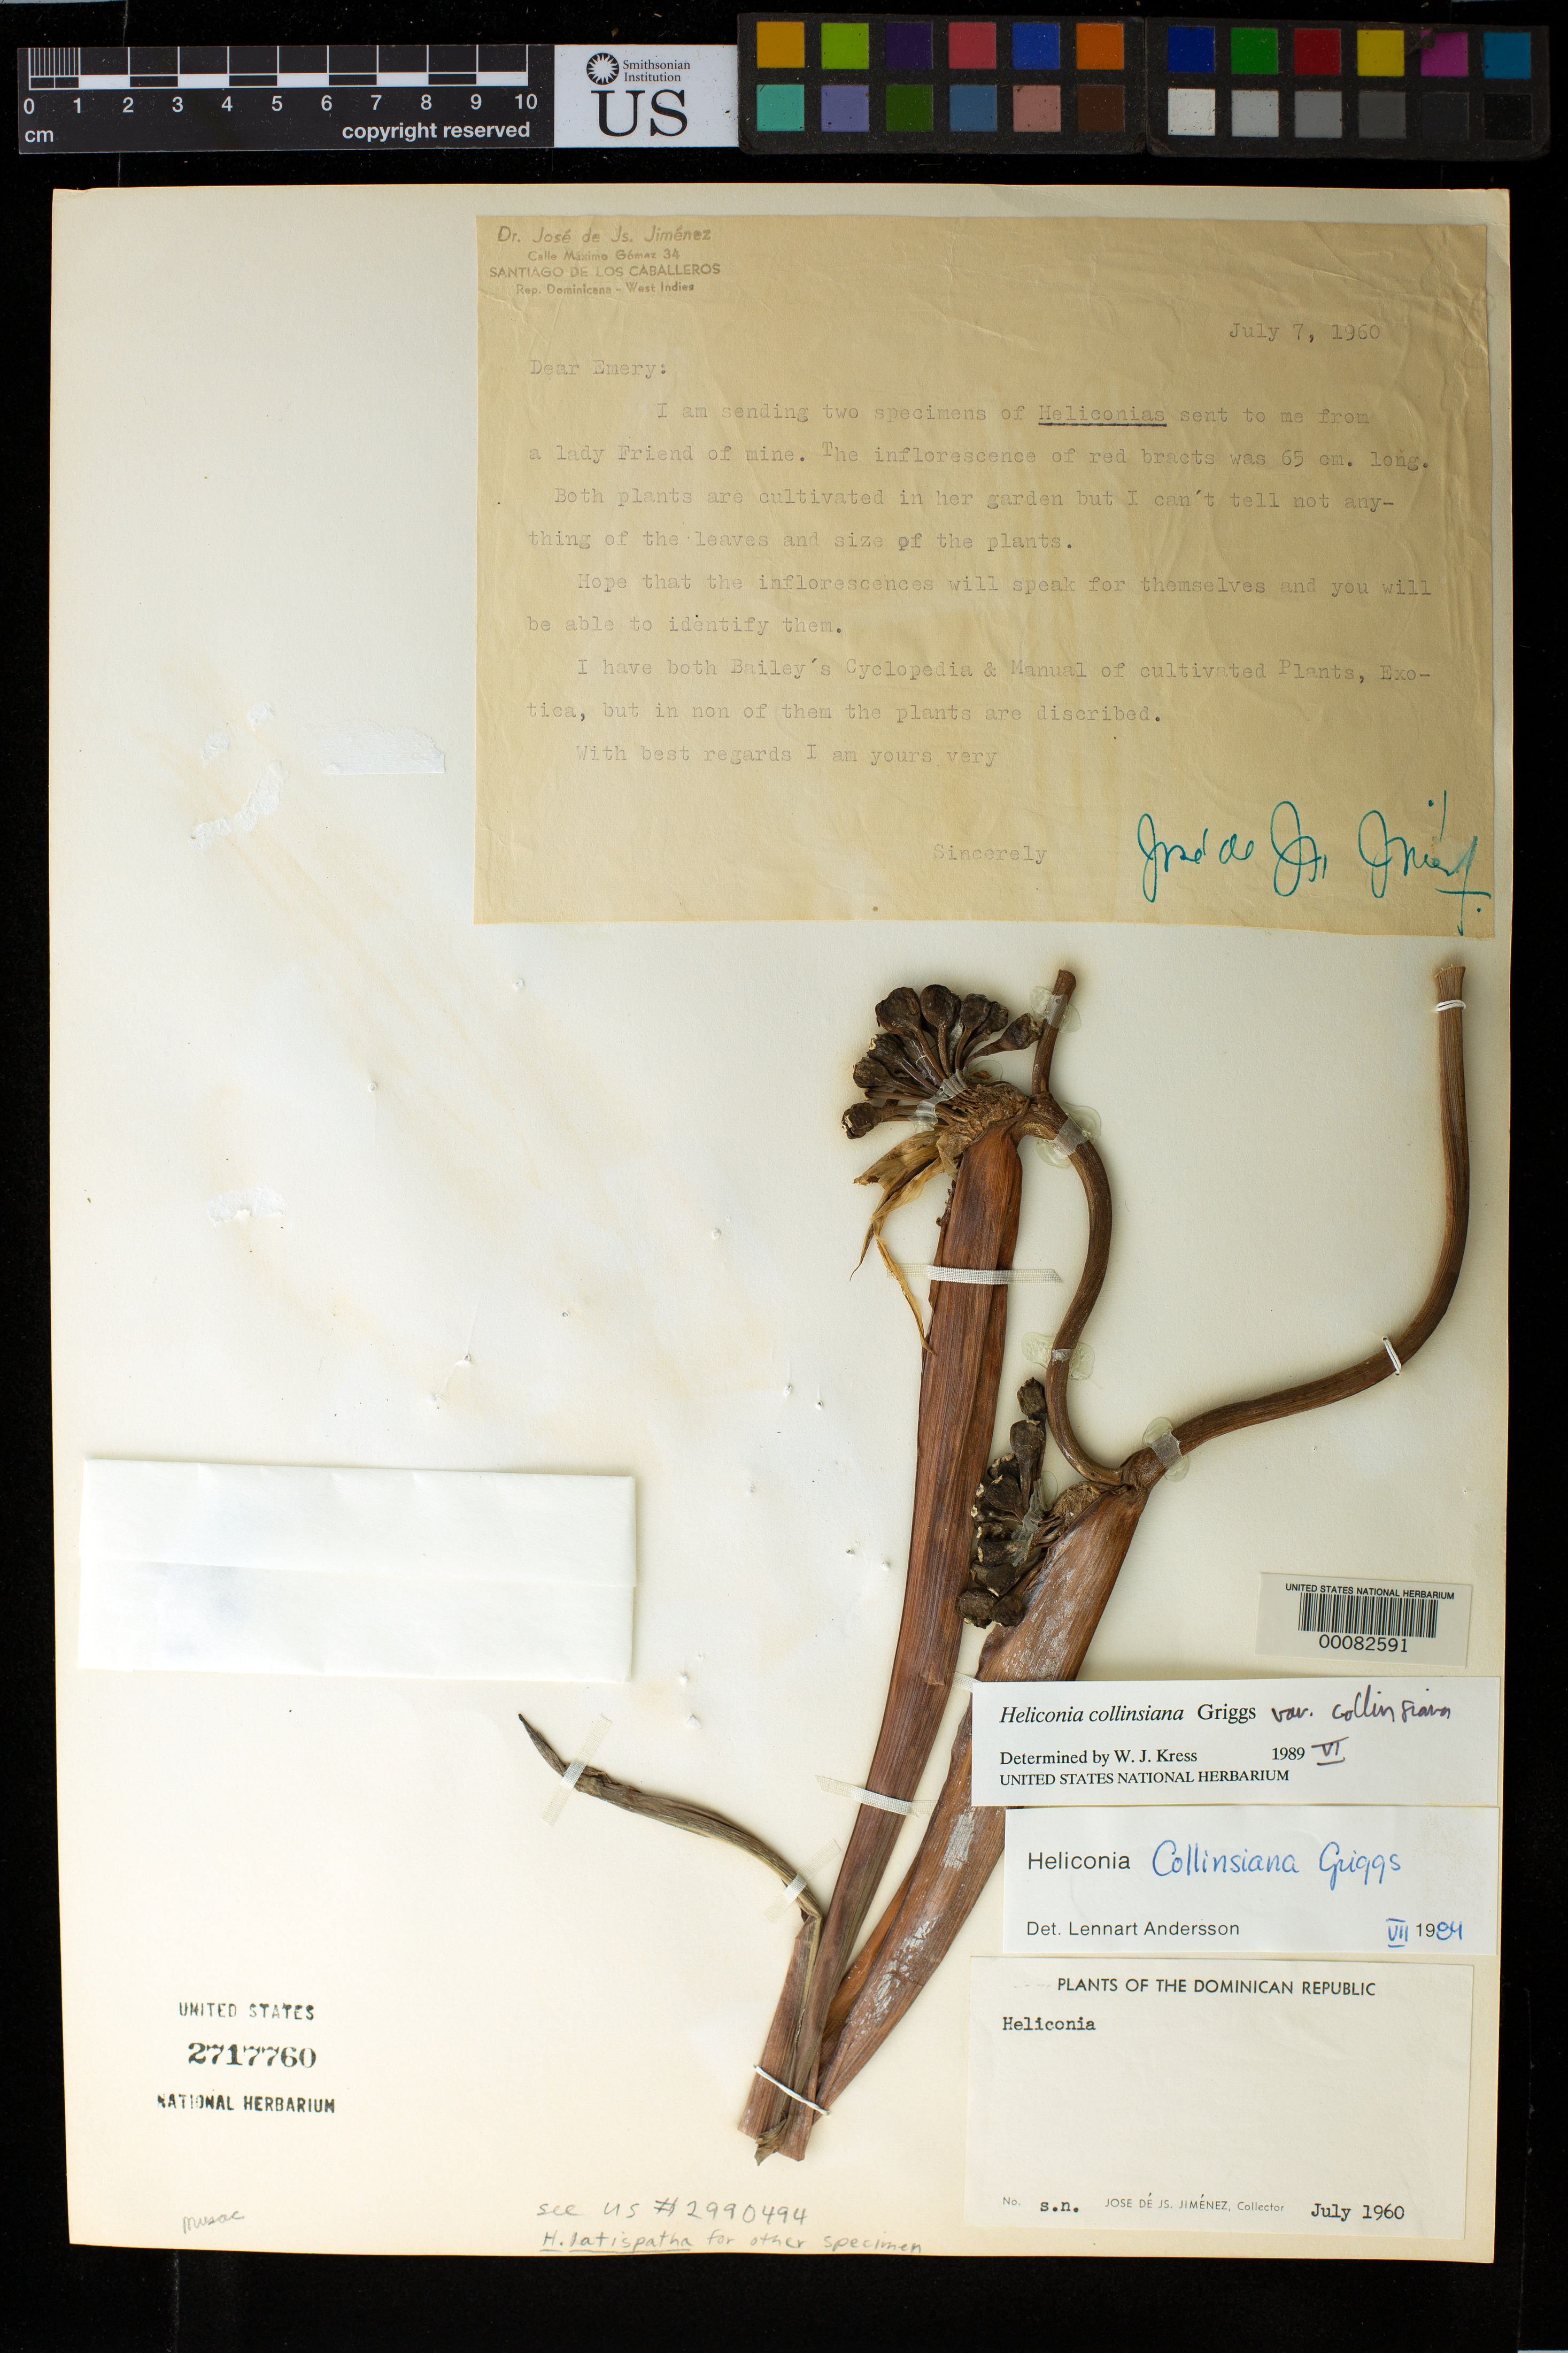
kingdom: Plantae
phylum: Tracheophyta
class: Liliopsida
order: Zingiberales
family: Heliconiaceae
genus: Heliconia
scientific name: Heliconia collinsiana var. collinsiana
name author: R.F. Griggs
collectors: J. J. Jiménez Almonte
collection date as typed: Jul 1960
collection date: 1960-07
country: Dominican Republic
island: Hispaniola Island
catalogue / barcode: US 2717760